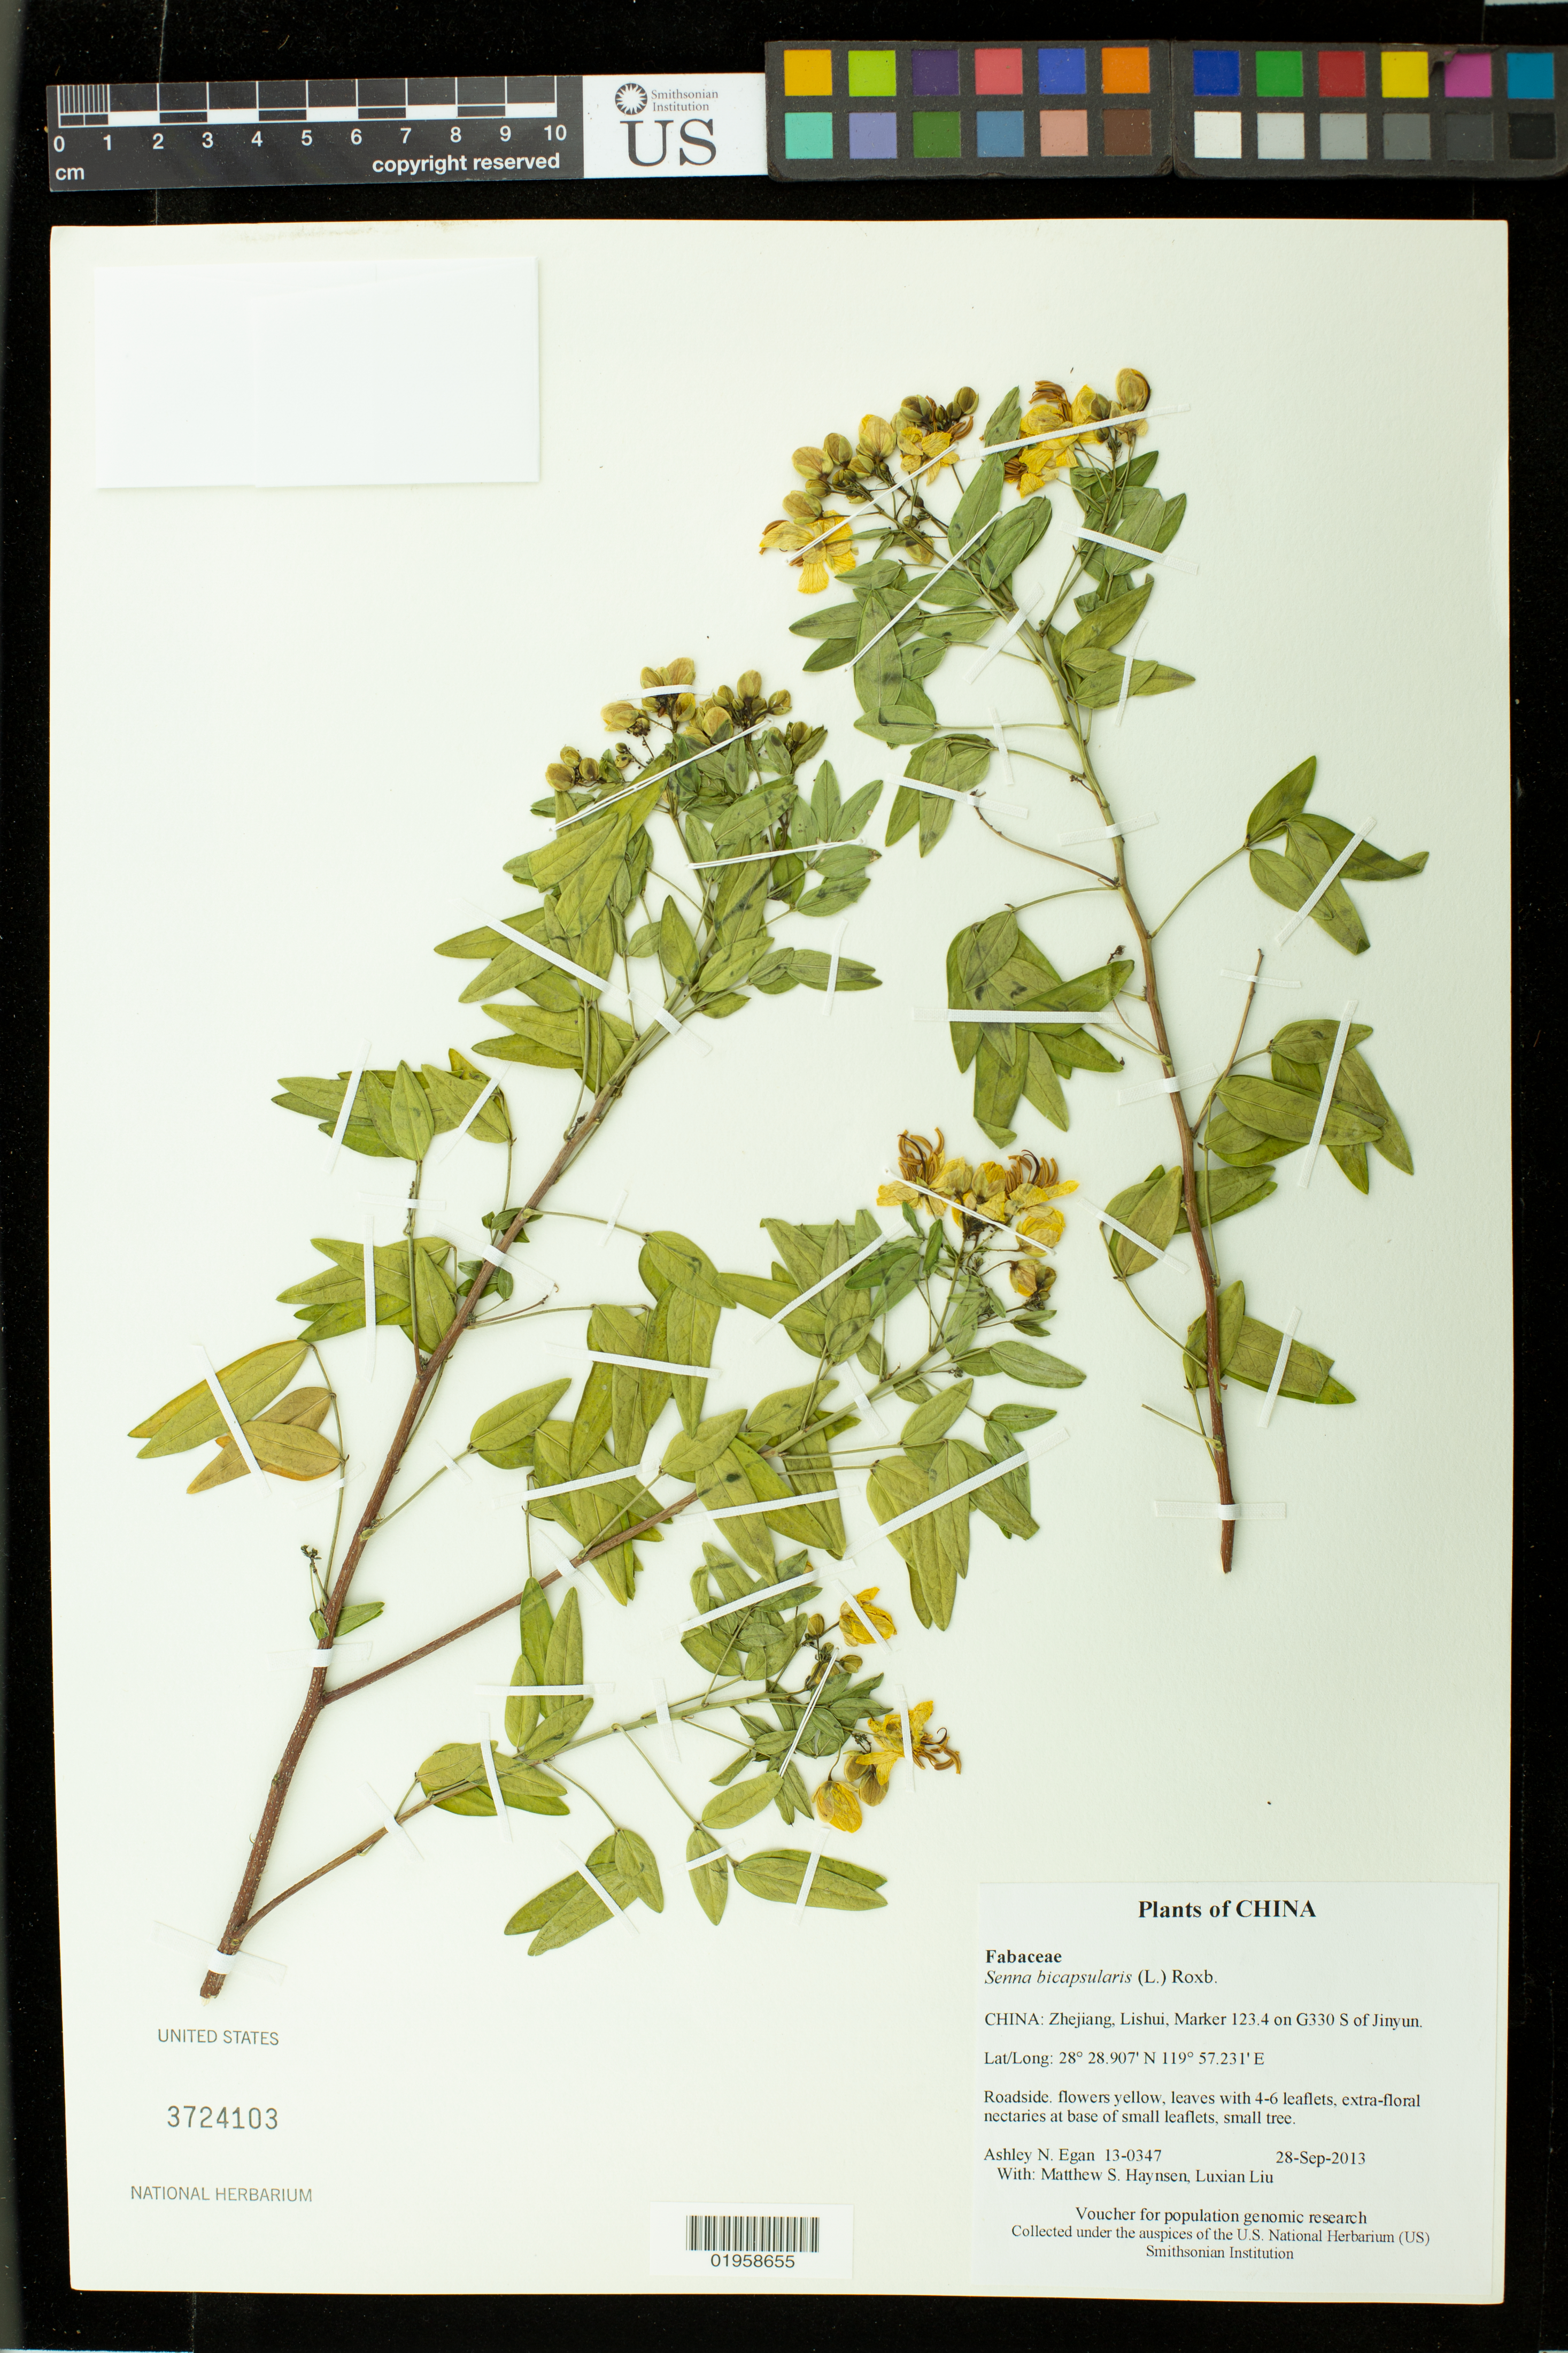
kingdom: Plantae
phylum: Tracheophyta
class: Magnoliopsida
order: Fabales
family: Fabaceae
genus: Senna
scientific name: Senna bicapsularis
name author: (L.) Roxb.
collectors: A. N. Egan, M. Hansen & L. Liu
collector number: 13-0347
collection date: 2013-09-28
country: China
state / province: Zhejiang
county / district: Lishui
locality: Marker 123.4 on G330 S of Jinyun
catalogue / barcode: US 3724103